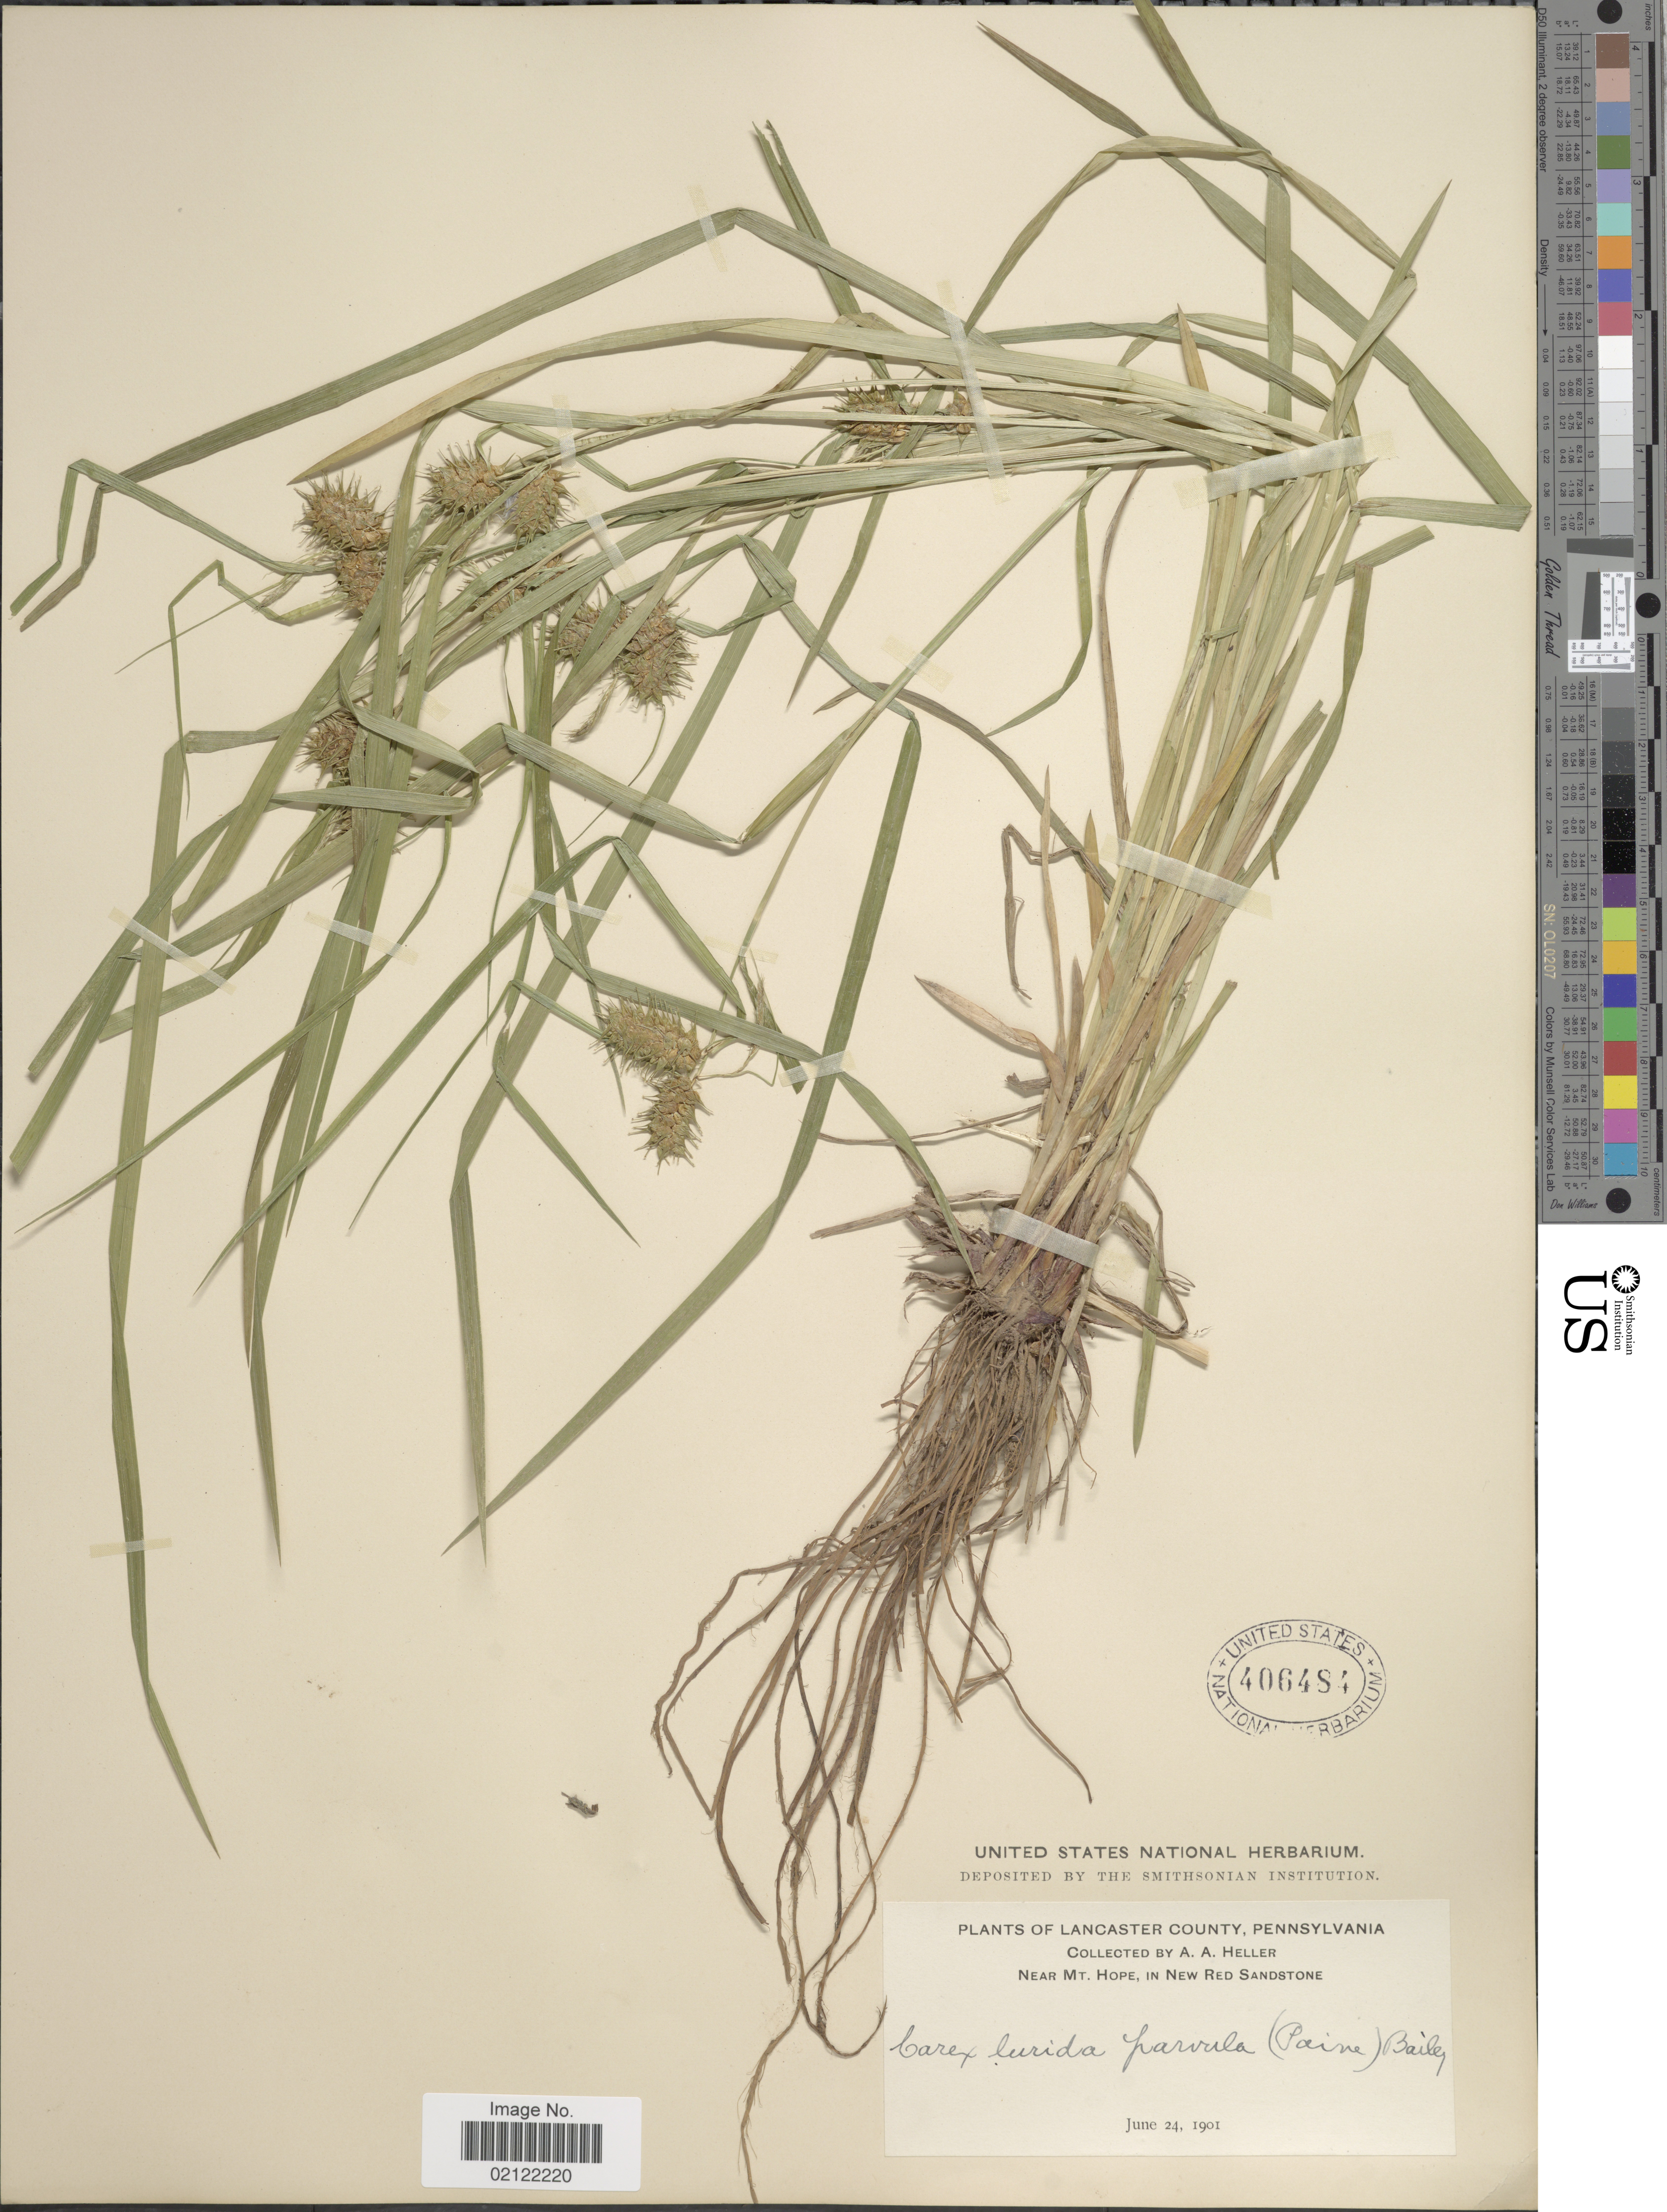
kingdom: Plantae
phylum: Tracheophyta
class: Liliopsida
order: Poales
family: Cyperaceae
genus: Carex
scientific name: Carex lurida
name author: Wahlenb.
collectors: A. A. Heller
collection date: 1901-06-24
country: United States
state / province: Pennsylvania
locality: Near Mt. Hope, in New Red Sandstone.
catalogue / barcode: US 406484